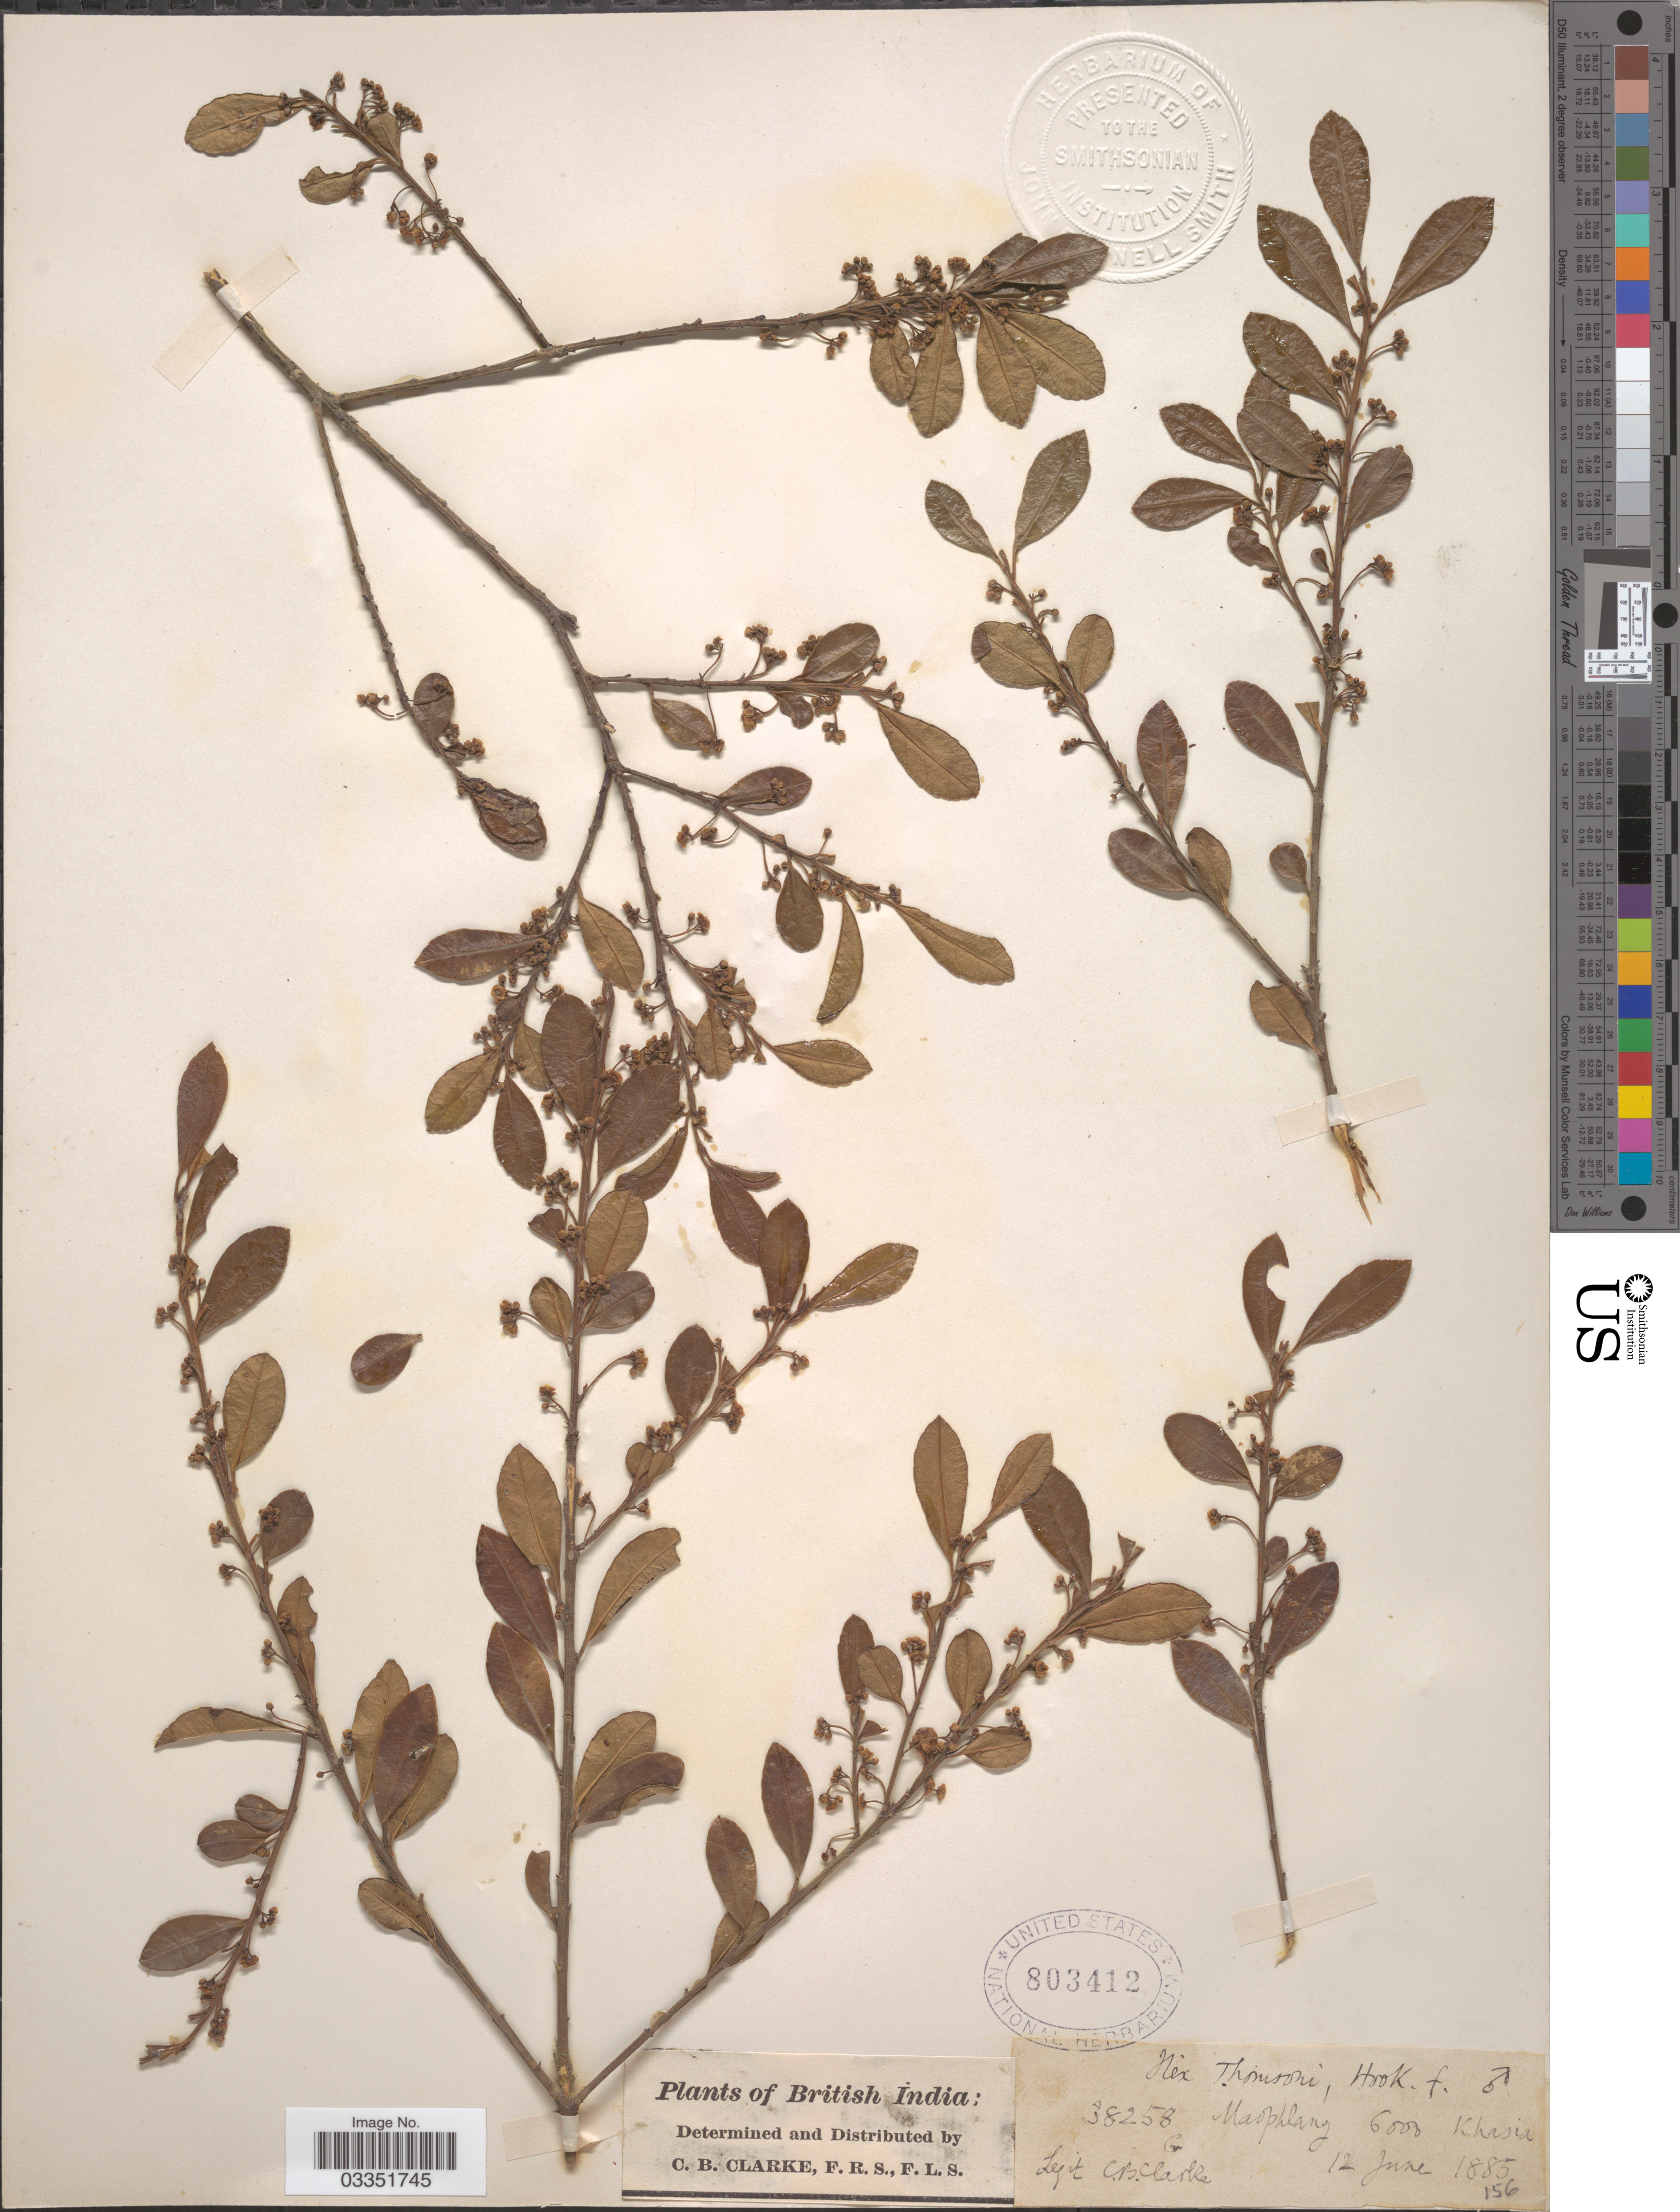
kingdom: Plantae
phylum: Tracheophyta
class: Magnoliopsida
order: Aquifoliales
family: Aquifoliaceae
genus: Ilex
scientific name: Ilex crenata var. thomsonii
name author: (Hook. f.) Loes.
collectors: C. B. Clarke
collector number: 38258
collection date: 1885-06-12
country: India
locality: British India. Maophlang. Khasia.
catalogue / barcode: US 803412